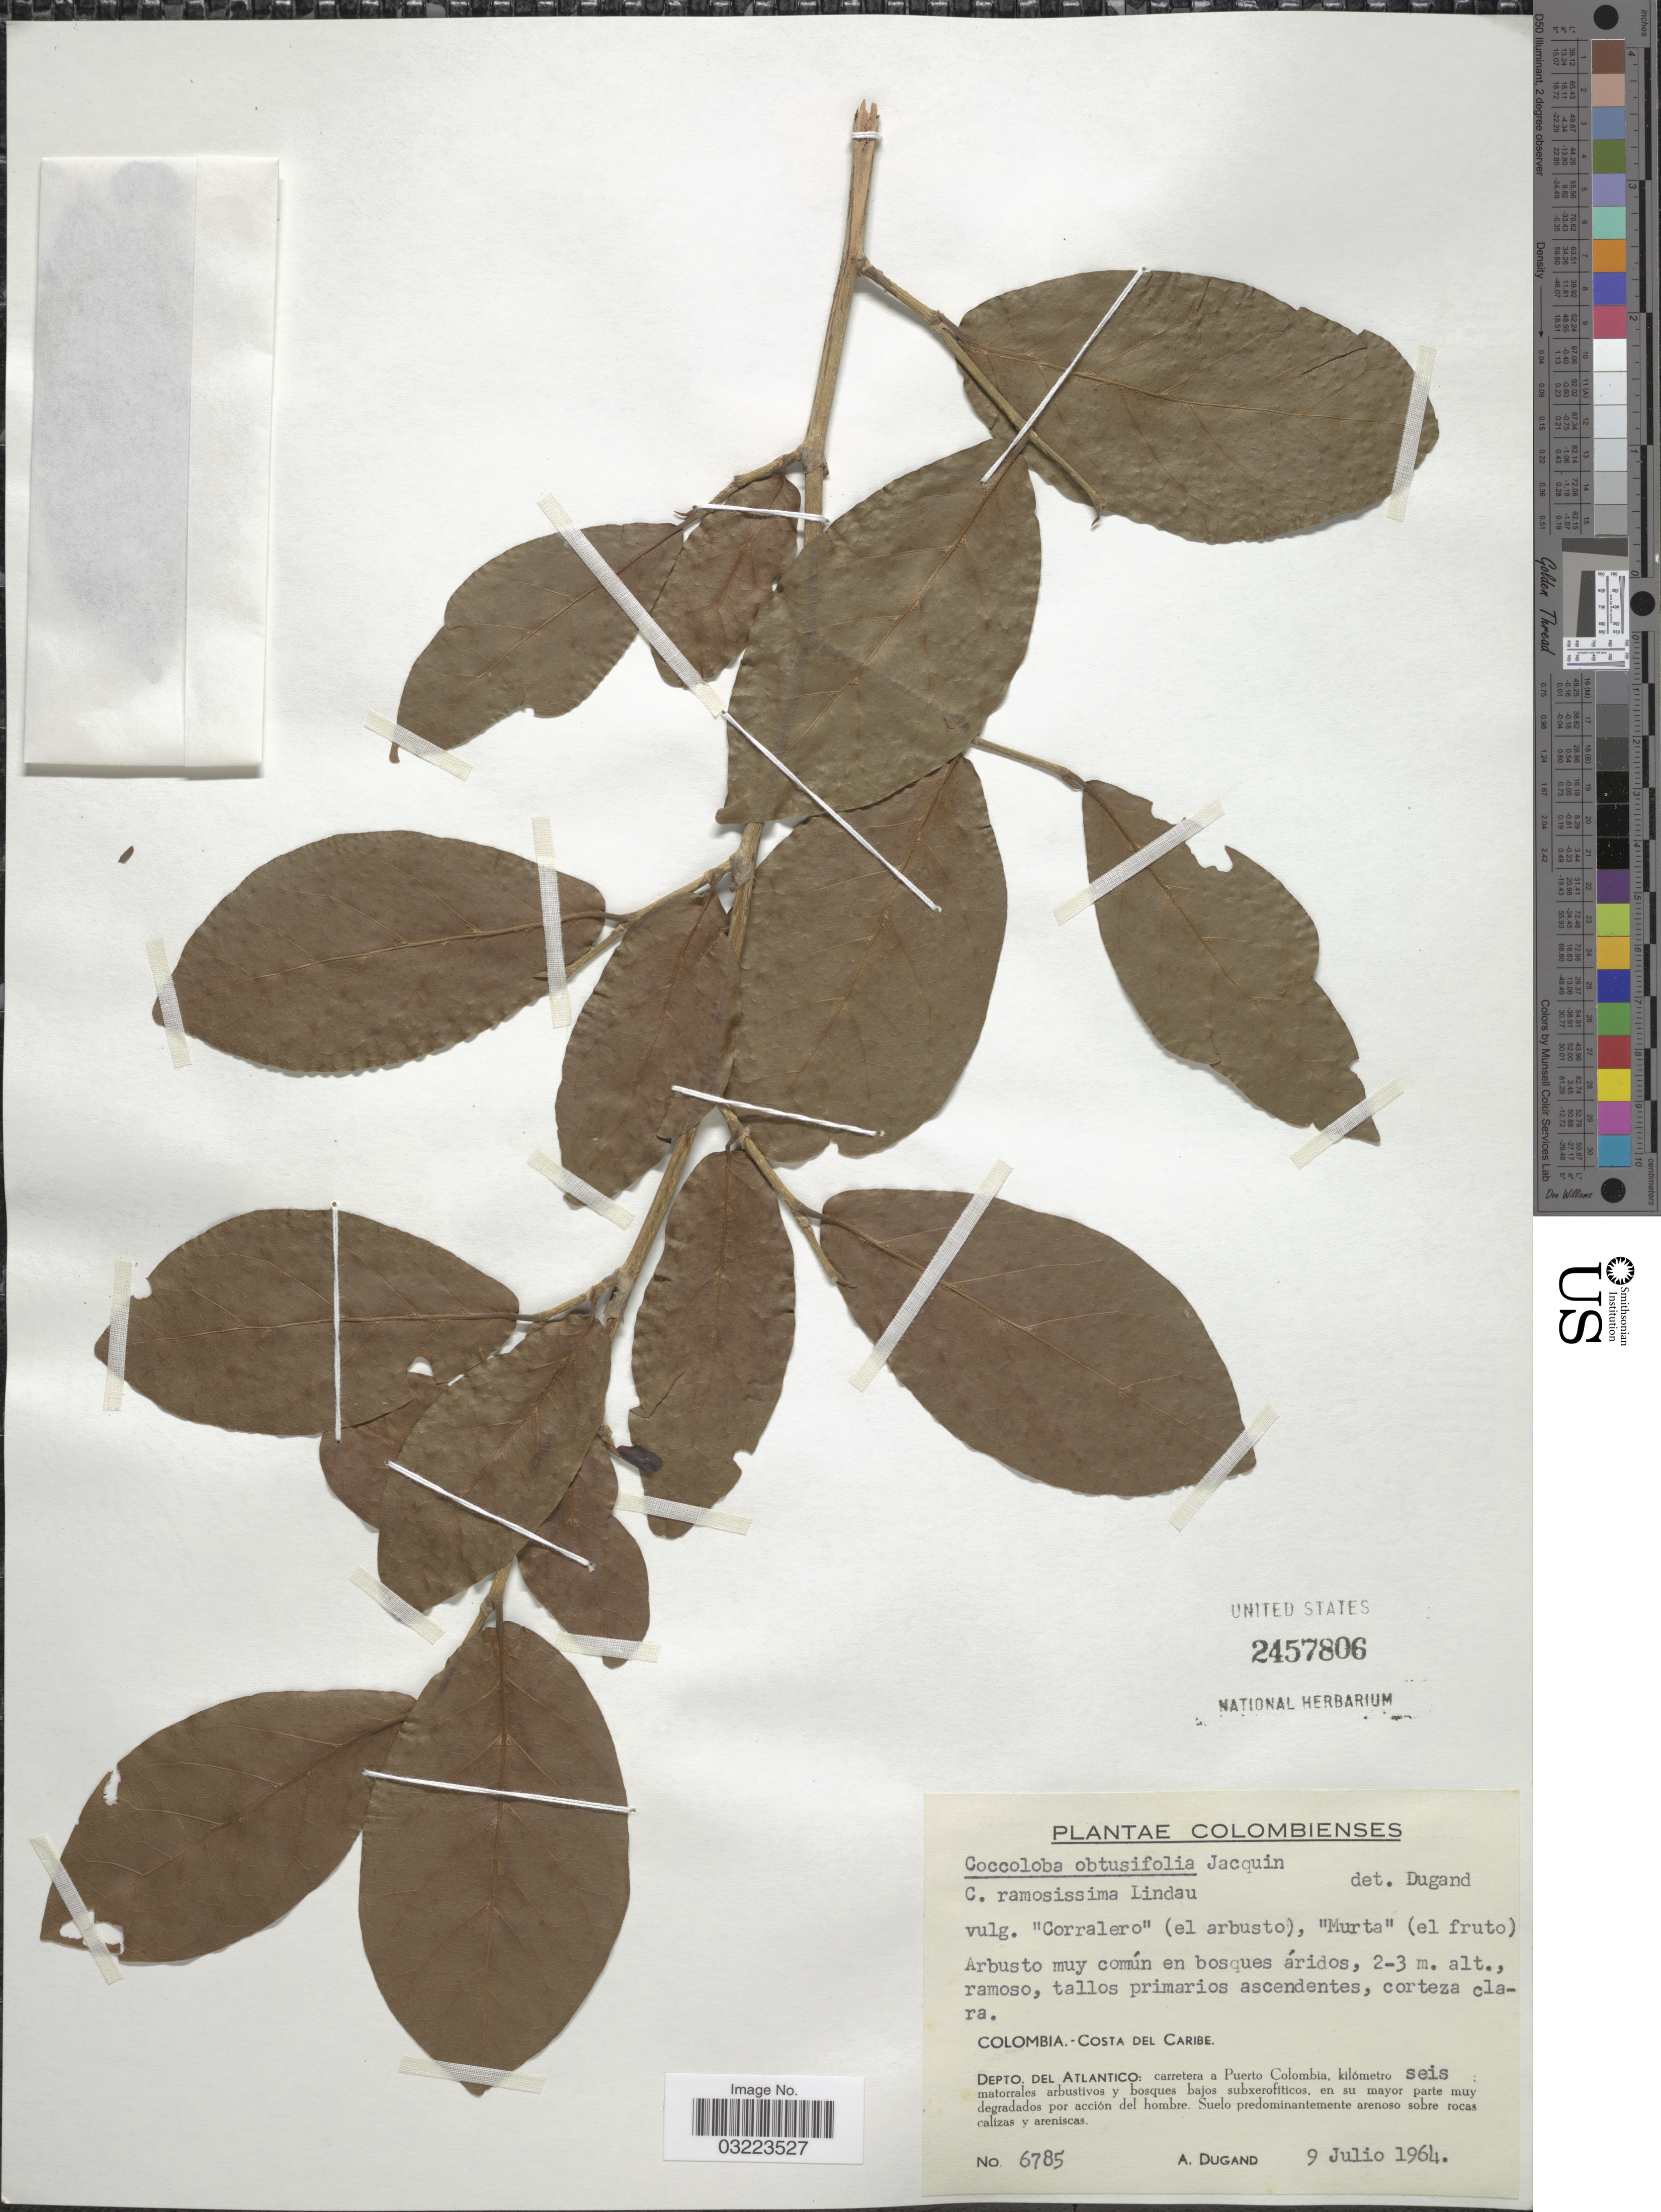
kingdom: Plantae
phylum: Tracheophyta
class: Magnoliopsida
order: Caryophyllales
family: Polygonaceae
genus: Coccoloba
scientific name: Coccoloba obtusifolia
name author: Jacq.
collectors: A. Dugand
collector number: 6785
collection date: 1964-07-09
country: Colombia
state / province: Atlántico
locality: Costa del Caribe, Depto. del Atlantico: carretera a Puerto Colombia, kilómetro seis.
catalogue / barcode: US 2457806